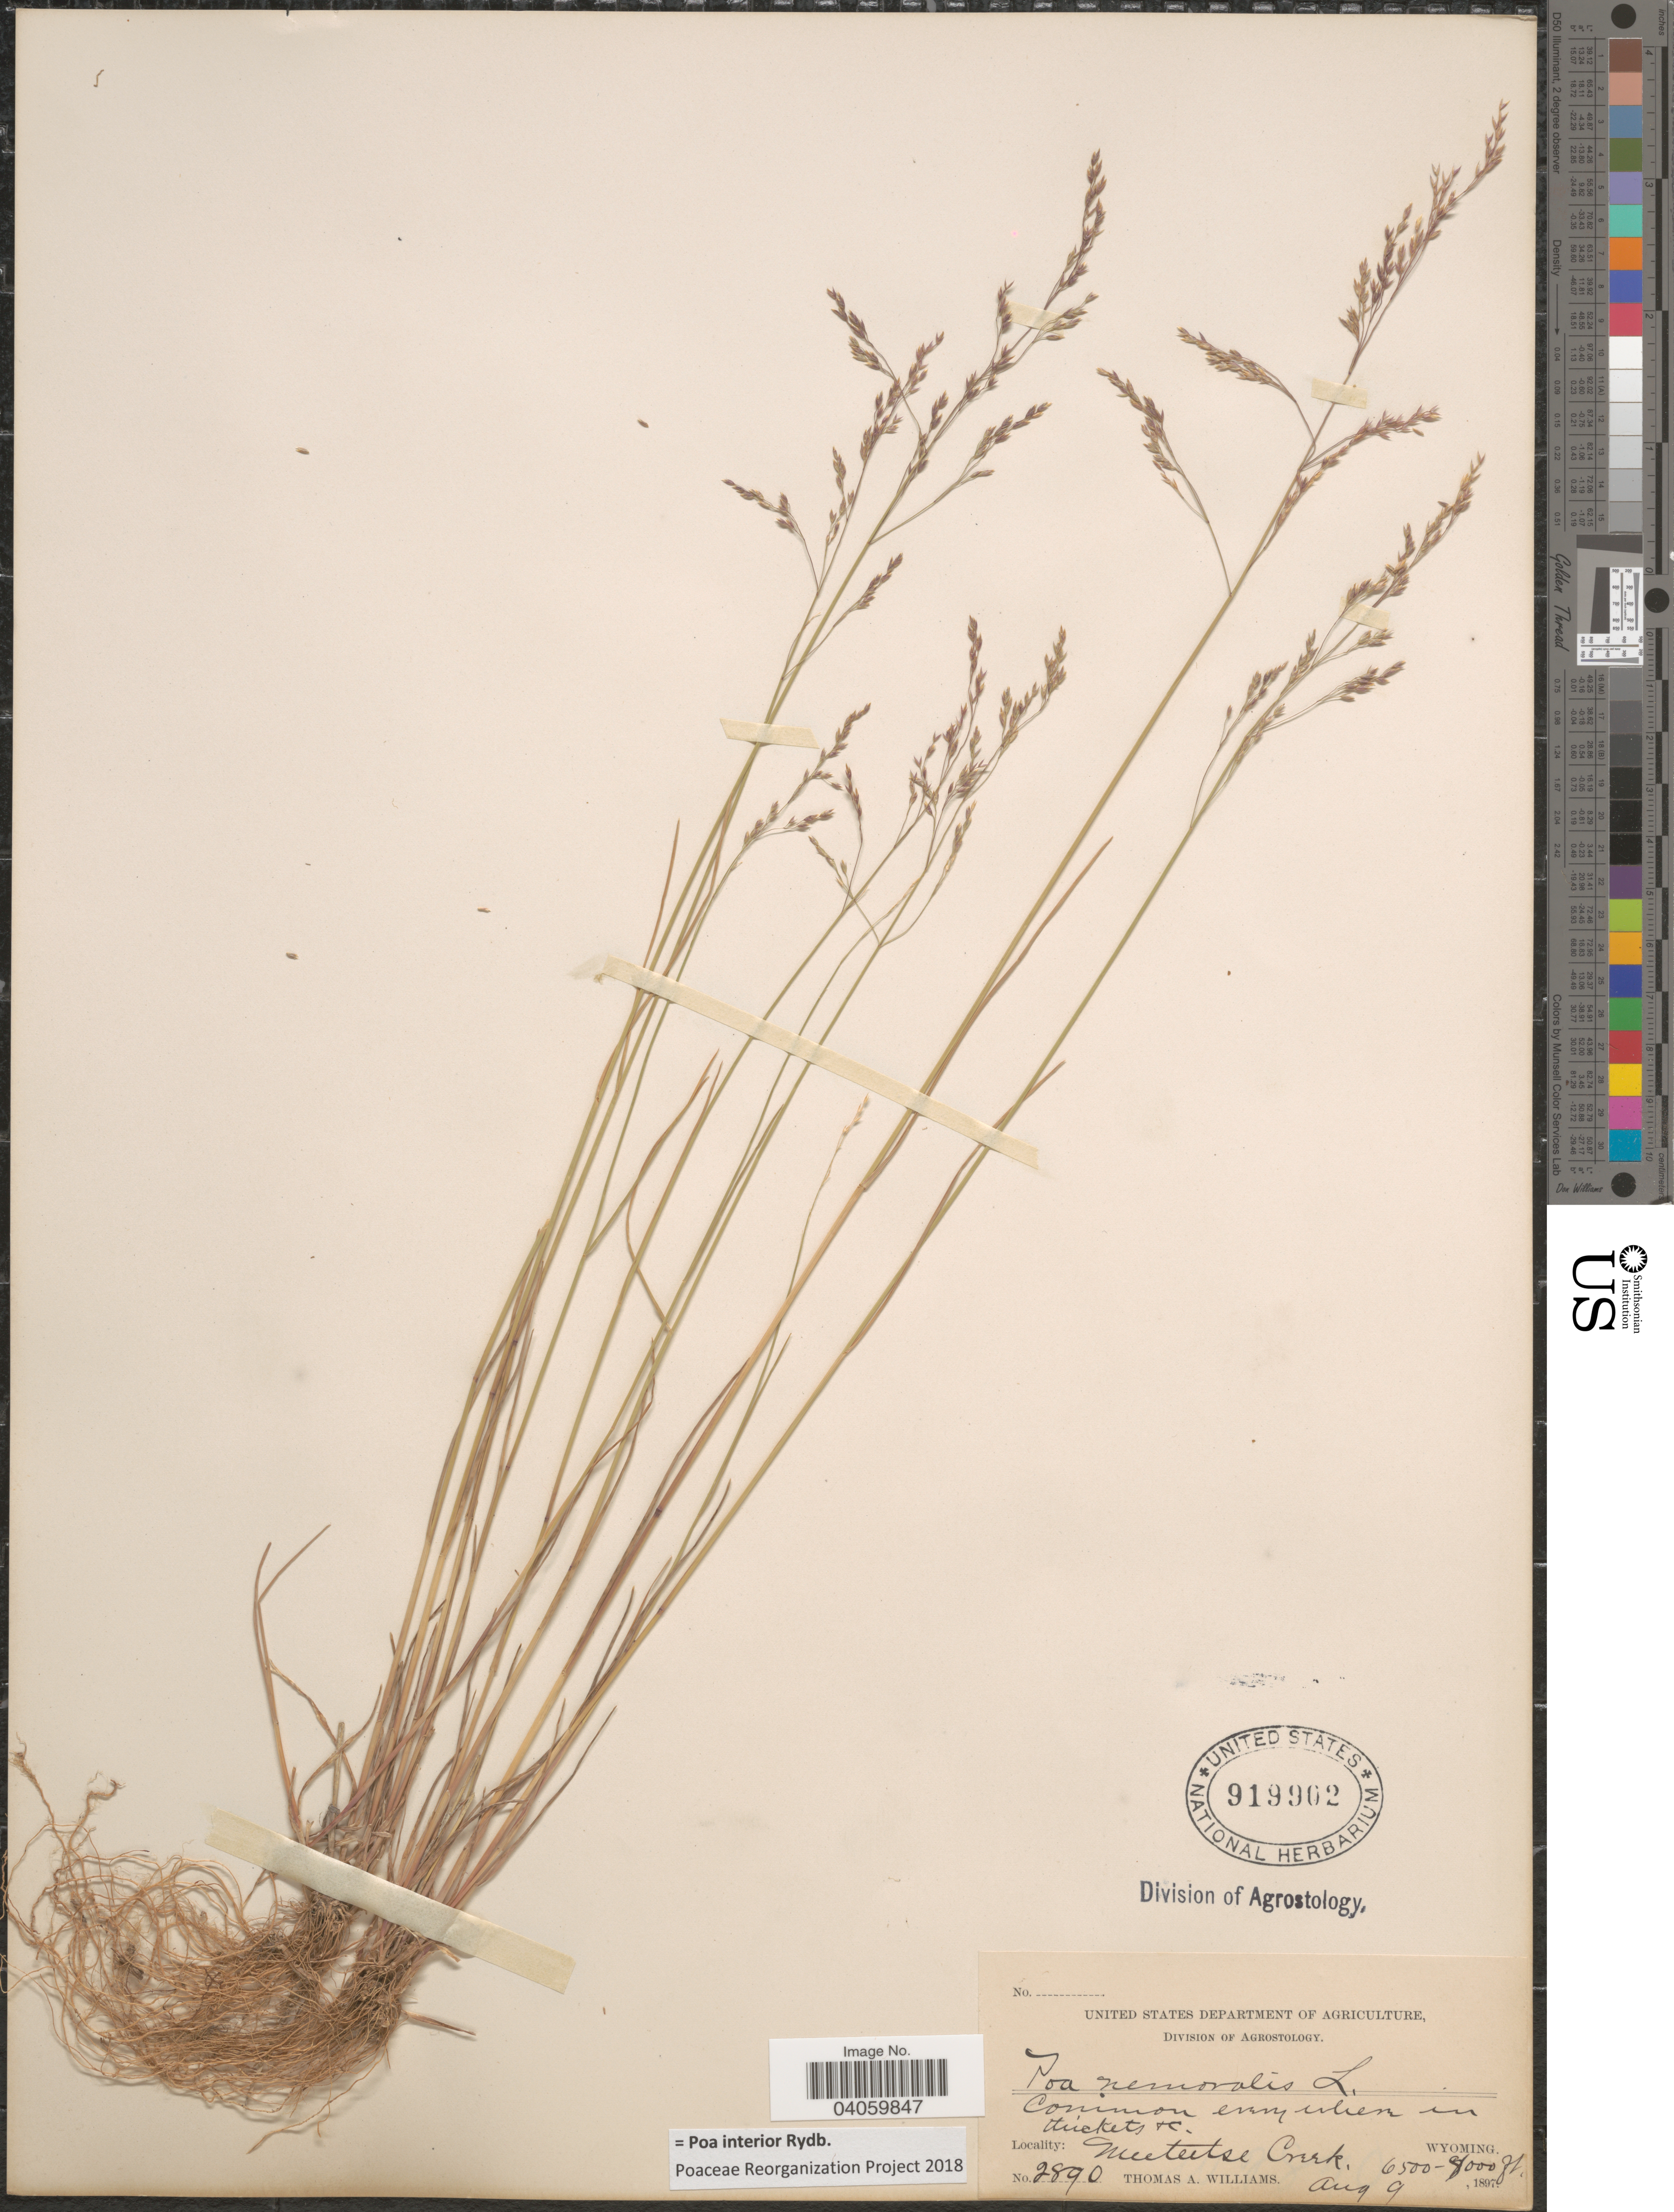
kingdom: Plantae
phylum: Tracheophyta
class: Liliopsida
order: Poales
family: Poaceae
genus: Poa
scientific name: Poa interior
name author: Rydb.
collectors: T. A. Williams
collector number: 2890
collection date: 1897-08-09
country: United States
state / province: Wyoming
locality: Meeteetse Creek.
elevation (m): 1981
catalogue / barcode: US 919902